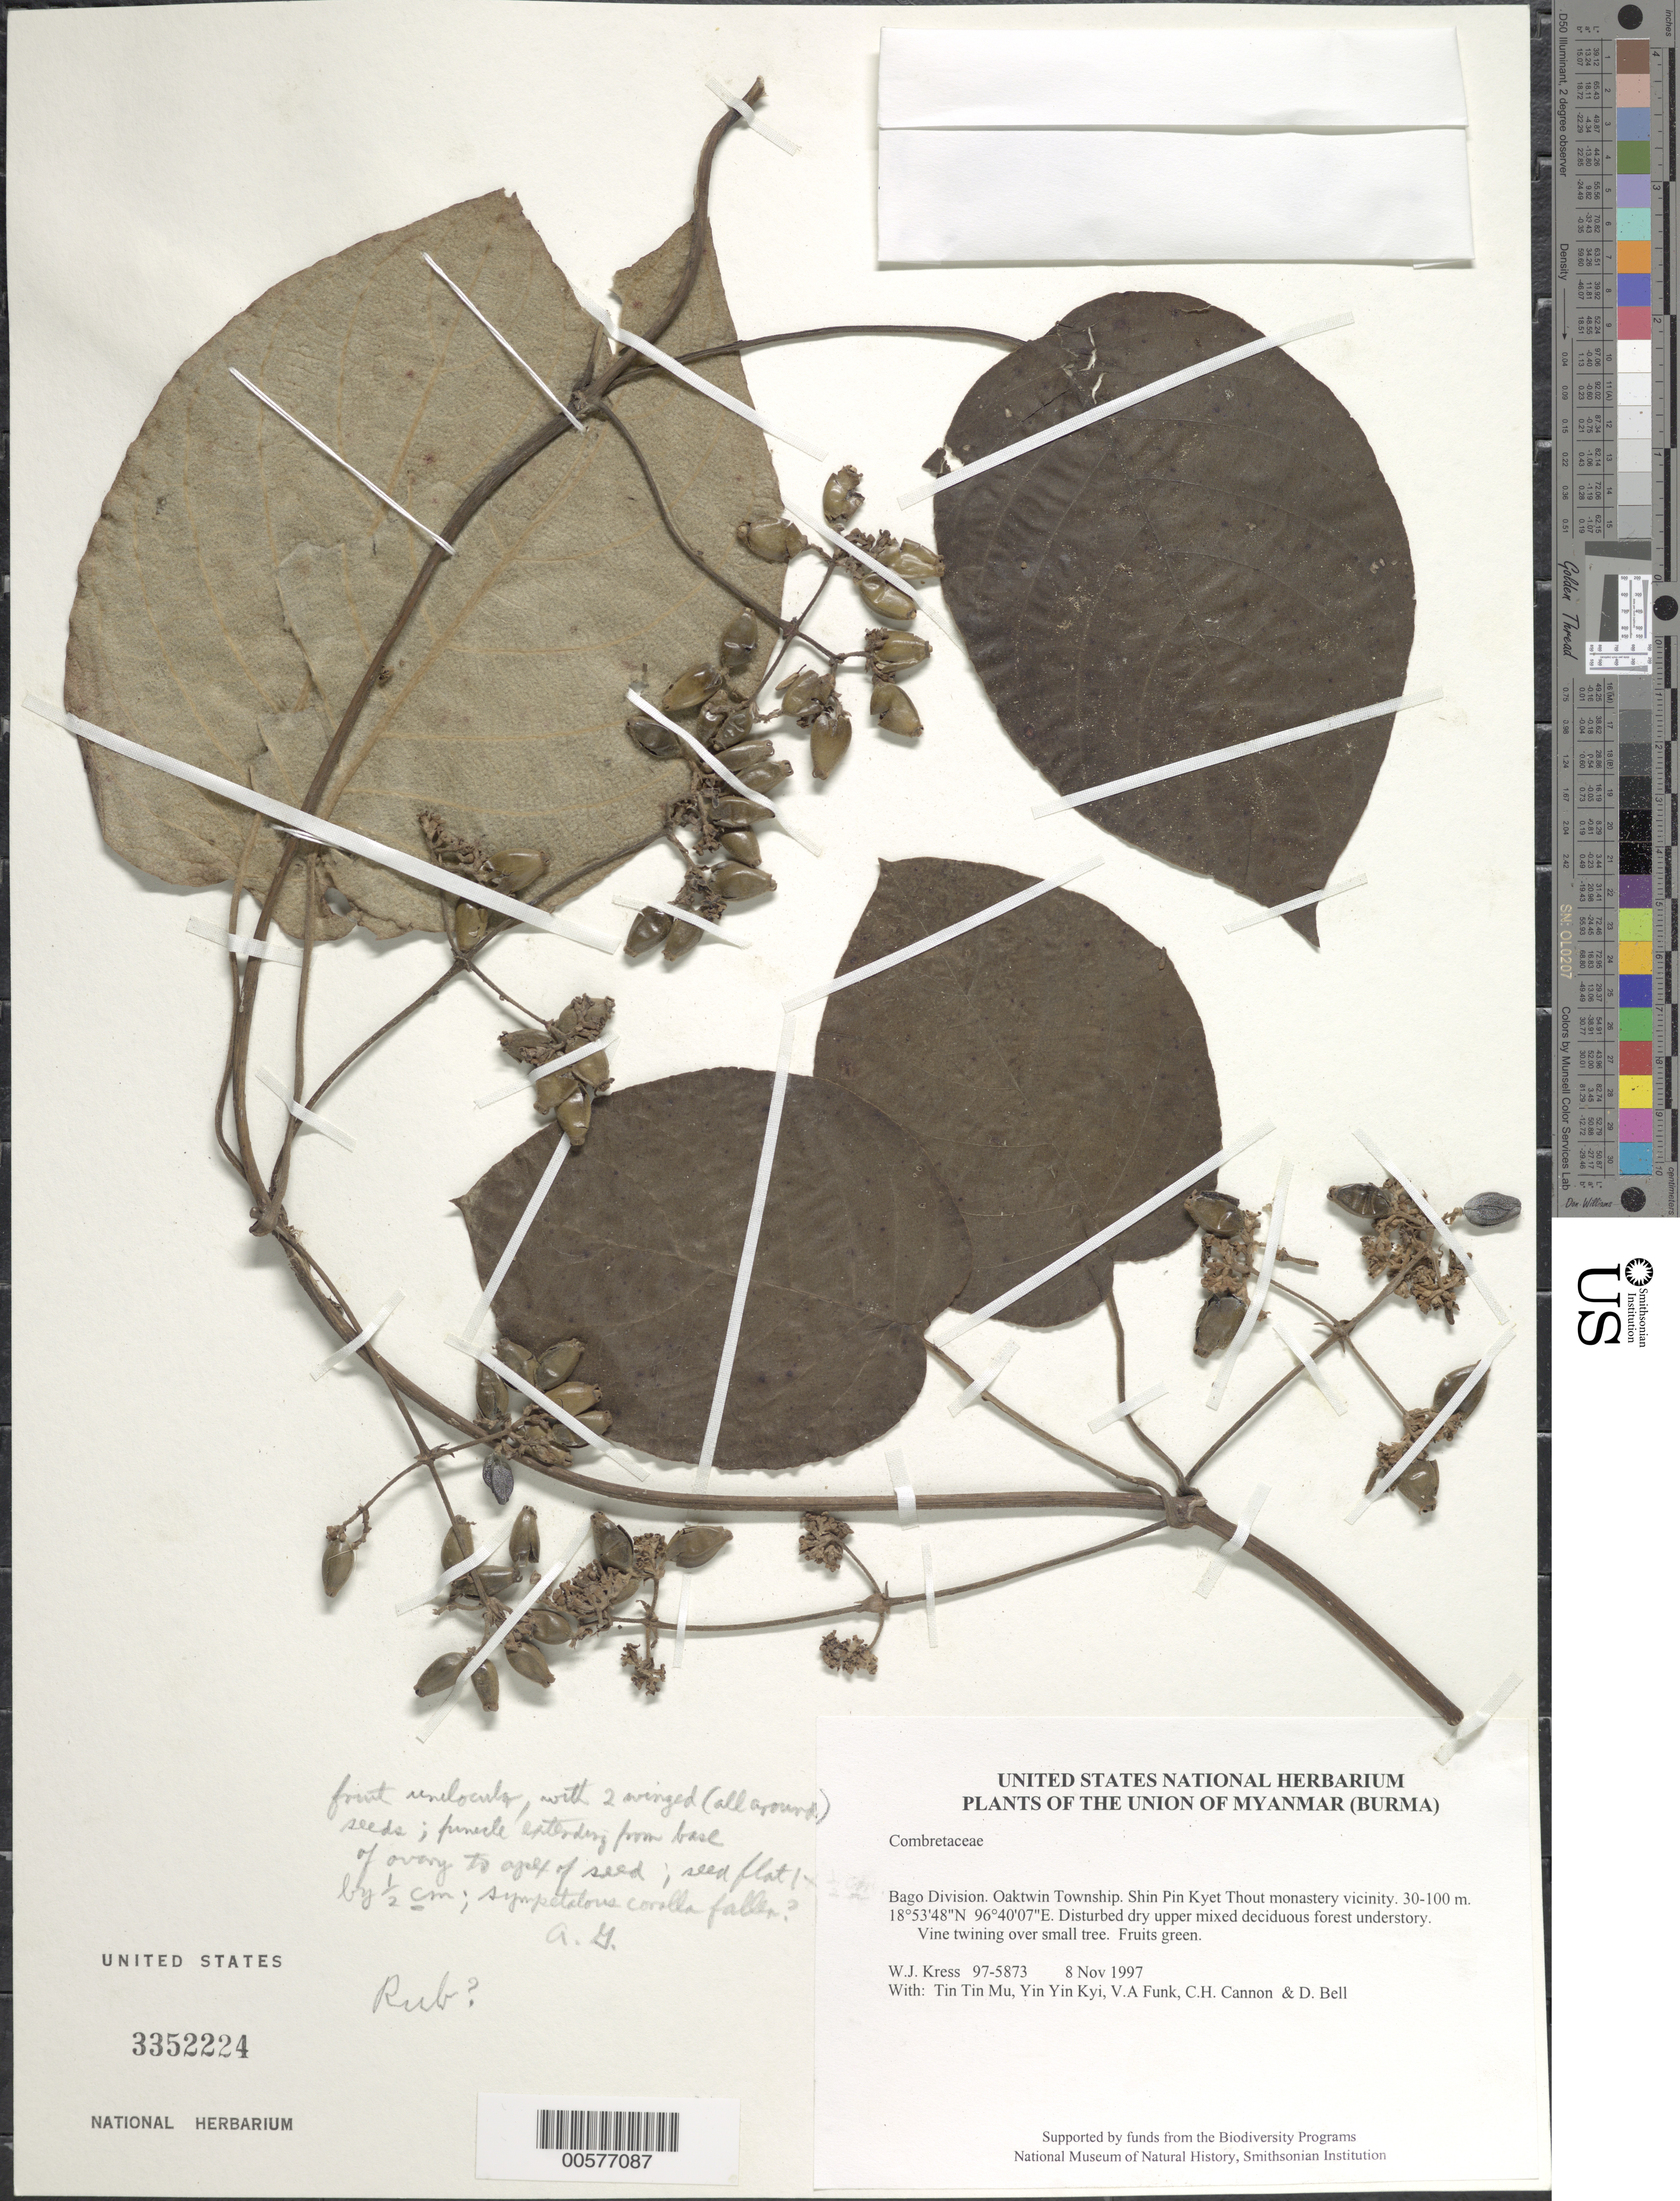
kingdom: Plantae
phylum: Tracheophyta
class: Magnoliopsida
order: Myrtales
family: Combretaceae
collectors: W. J. Kress, Tin Tin Mu, Yin Yin Kyi, V. Funk, C. H. Cannon & D. A. Bell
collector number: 97-5873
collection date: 1997-11-08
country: Myanmar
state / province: Bago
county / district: Oaktwin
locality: Shin Pin Kyet Thout monastery vicinity.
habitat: Disturbed dry upper mixed deciduous forest understory.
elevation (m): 30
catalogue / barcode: US 3352224